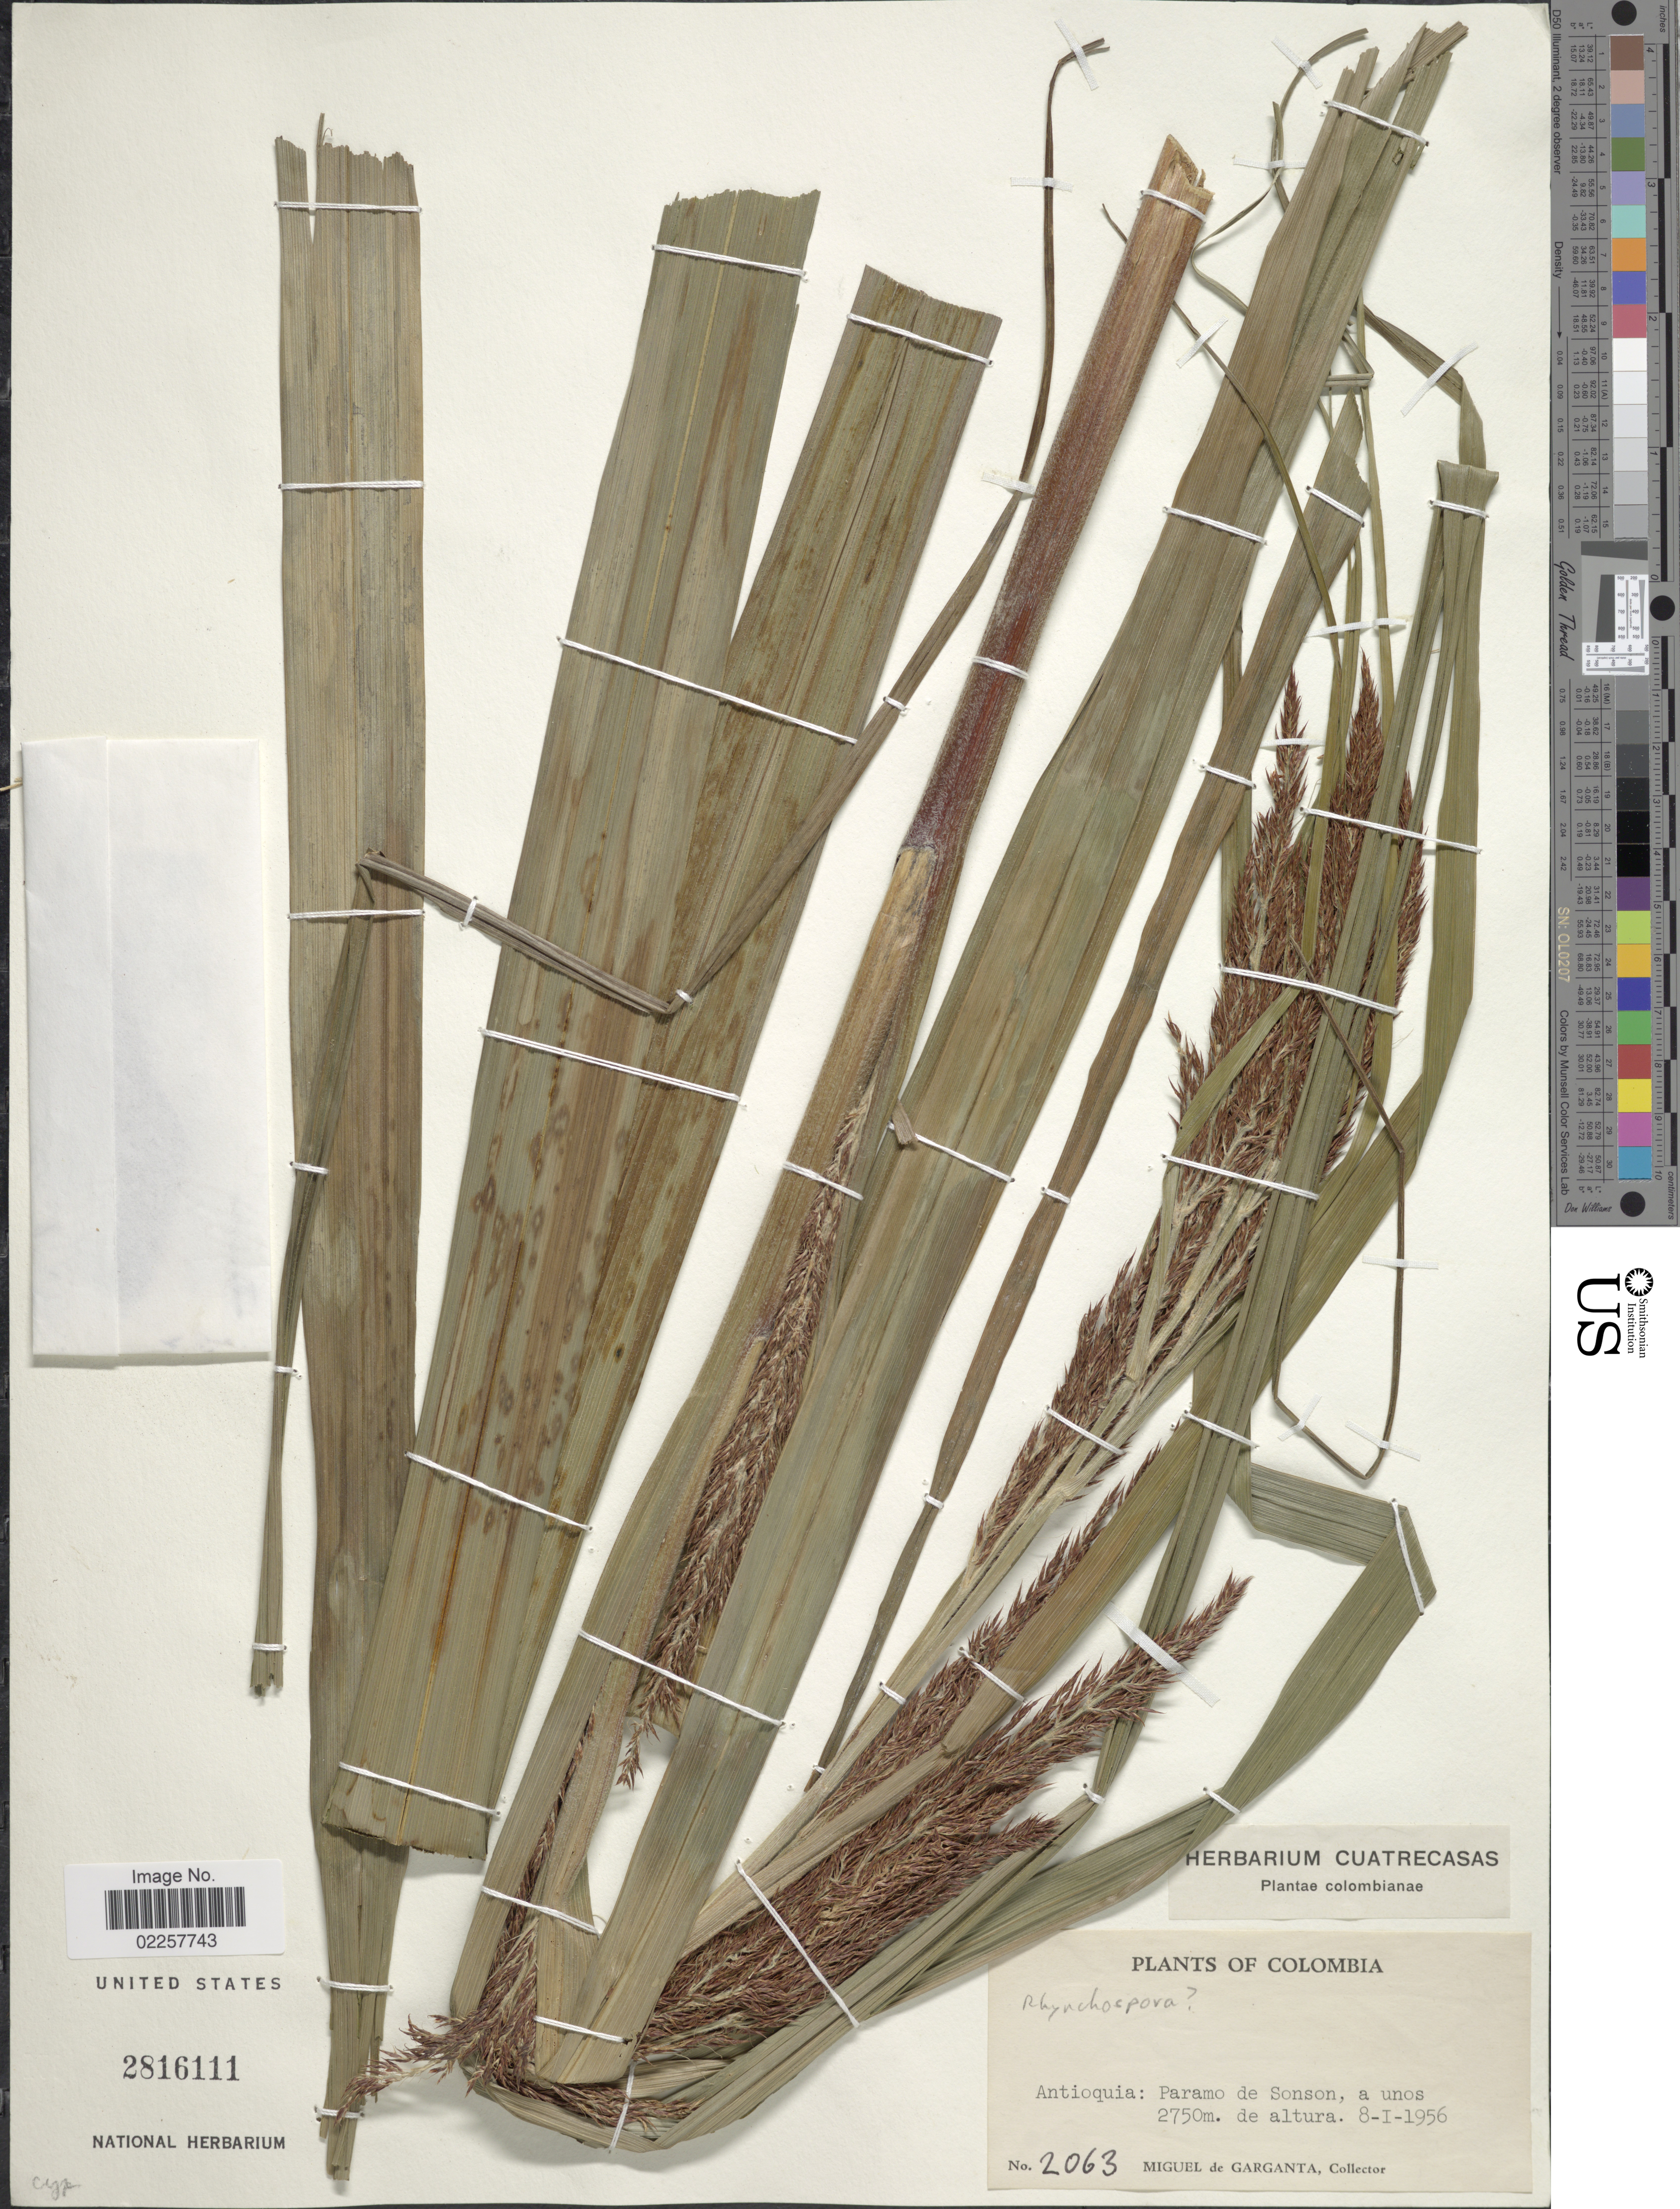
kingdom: Plantae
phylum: Tracheophyta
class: Liliopsida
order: Poales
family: Cyperaceae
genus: Rhynchospora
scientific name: Rhynchospora sp.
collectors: M. Garganta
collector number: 2063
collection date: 1956-01-08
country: Colombia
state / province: Antioquia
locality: Paramo de Sonson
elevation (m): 2750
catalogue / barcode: US 2816111